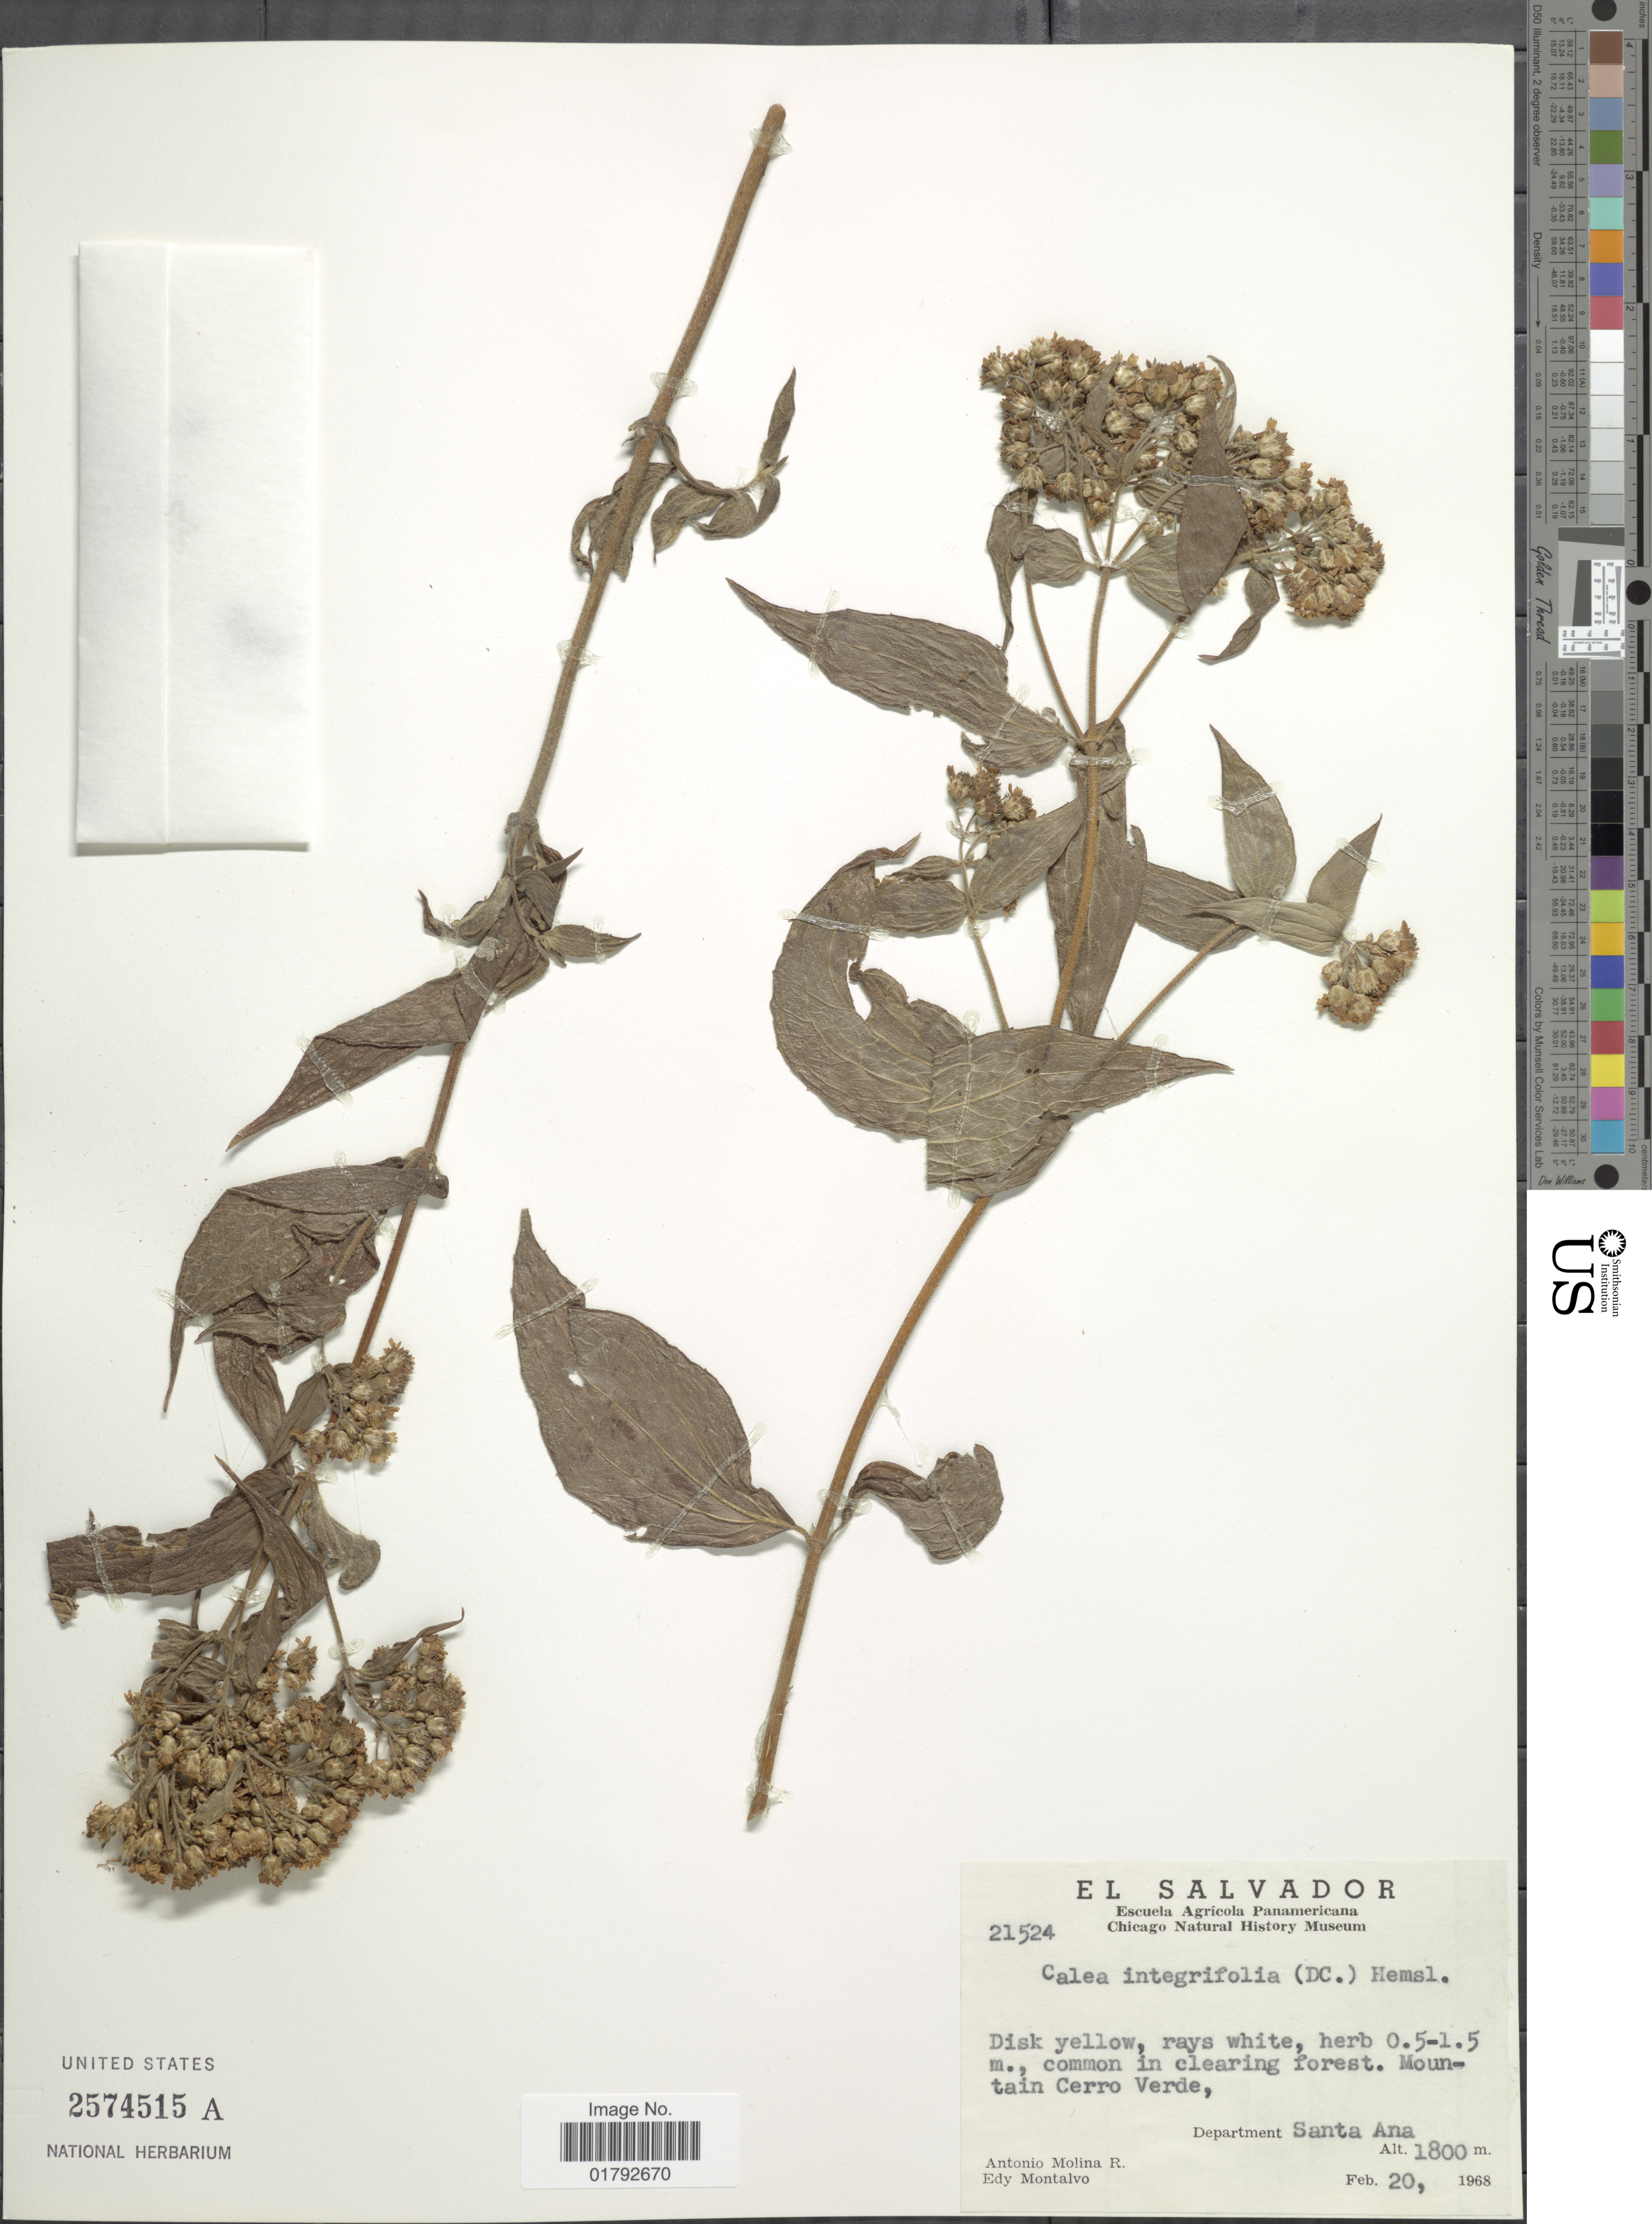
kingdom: Plantae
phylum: Tracheophyta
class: Magnoliopsida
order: Asterales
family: Asteraceae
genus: Alloispermum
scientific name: Alloispermum integrifolium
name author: (DC.) H. Rob.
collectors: A. Molina R. & E. A. Montalvo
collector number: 21524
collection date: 1968-02-20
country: El Salvador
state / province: Santa Ana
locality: Mountain Cerro Verde.Department Santa Ana.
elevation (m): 1800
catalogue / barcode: US 2574515A